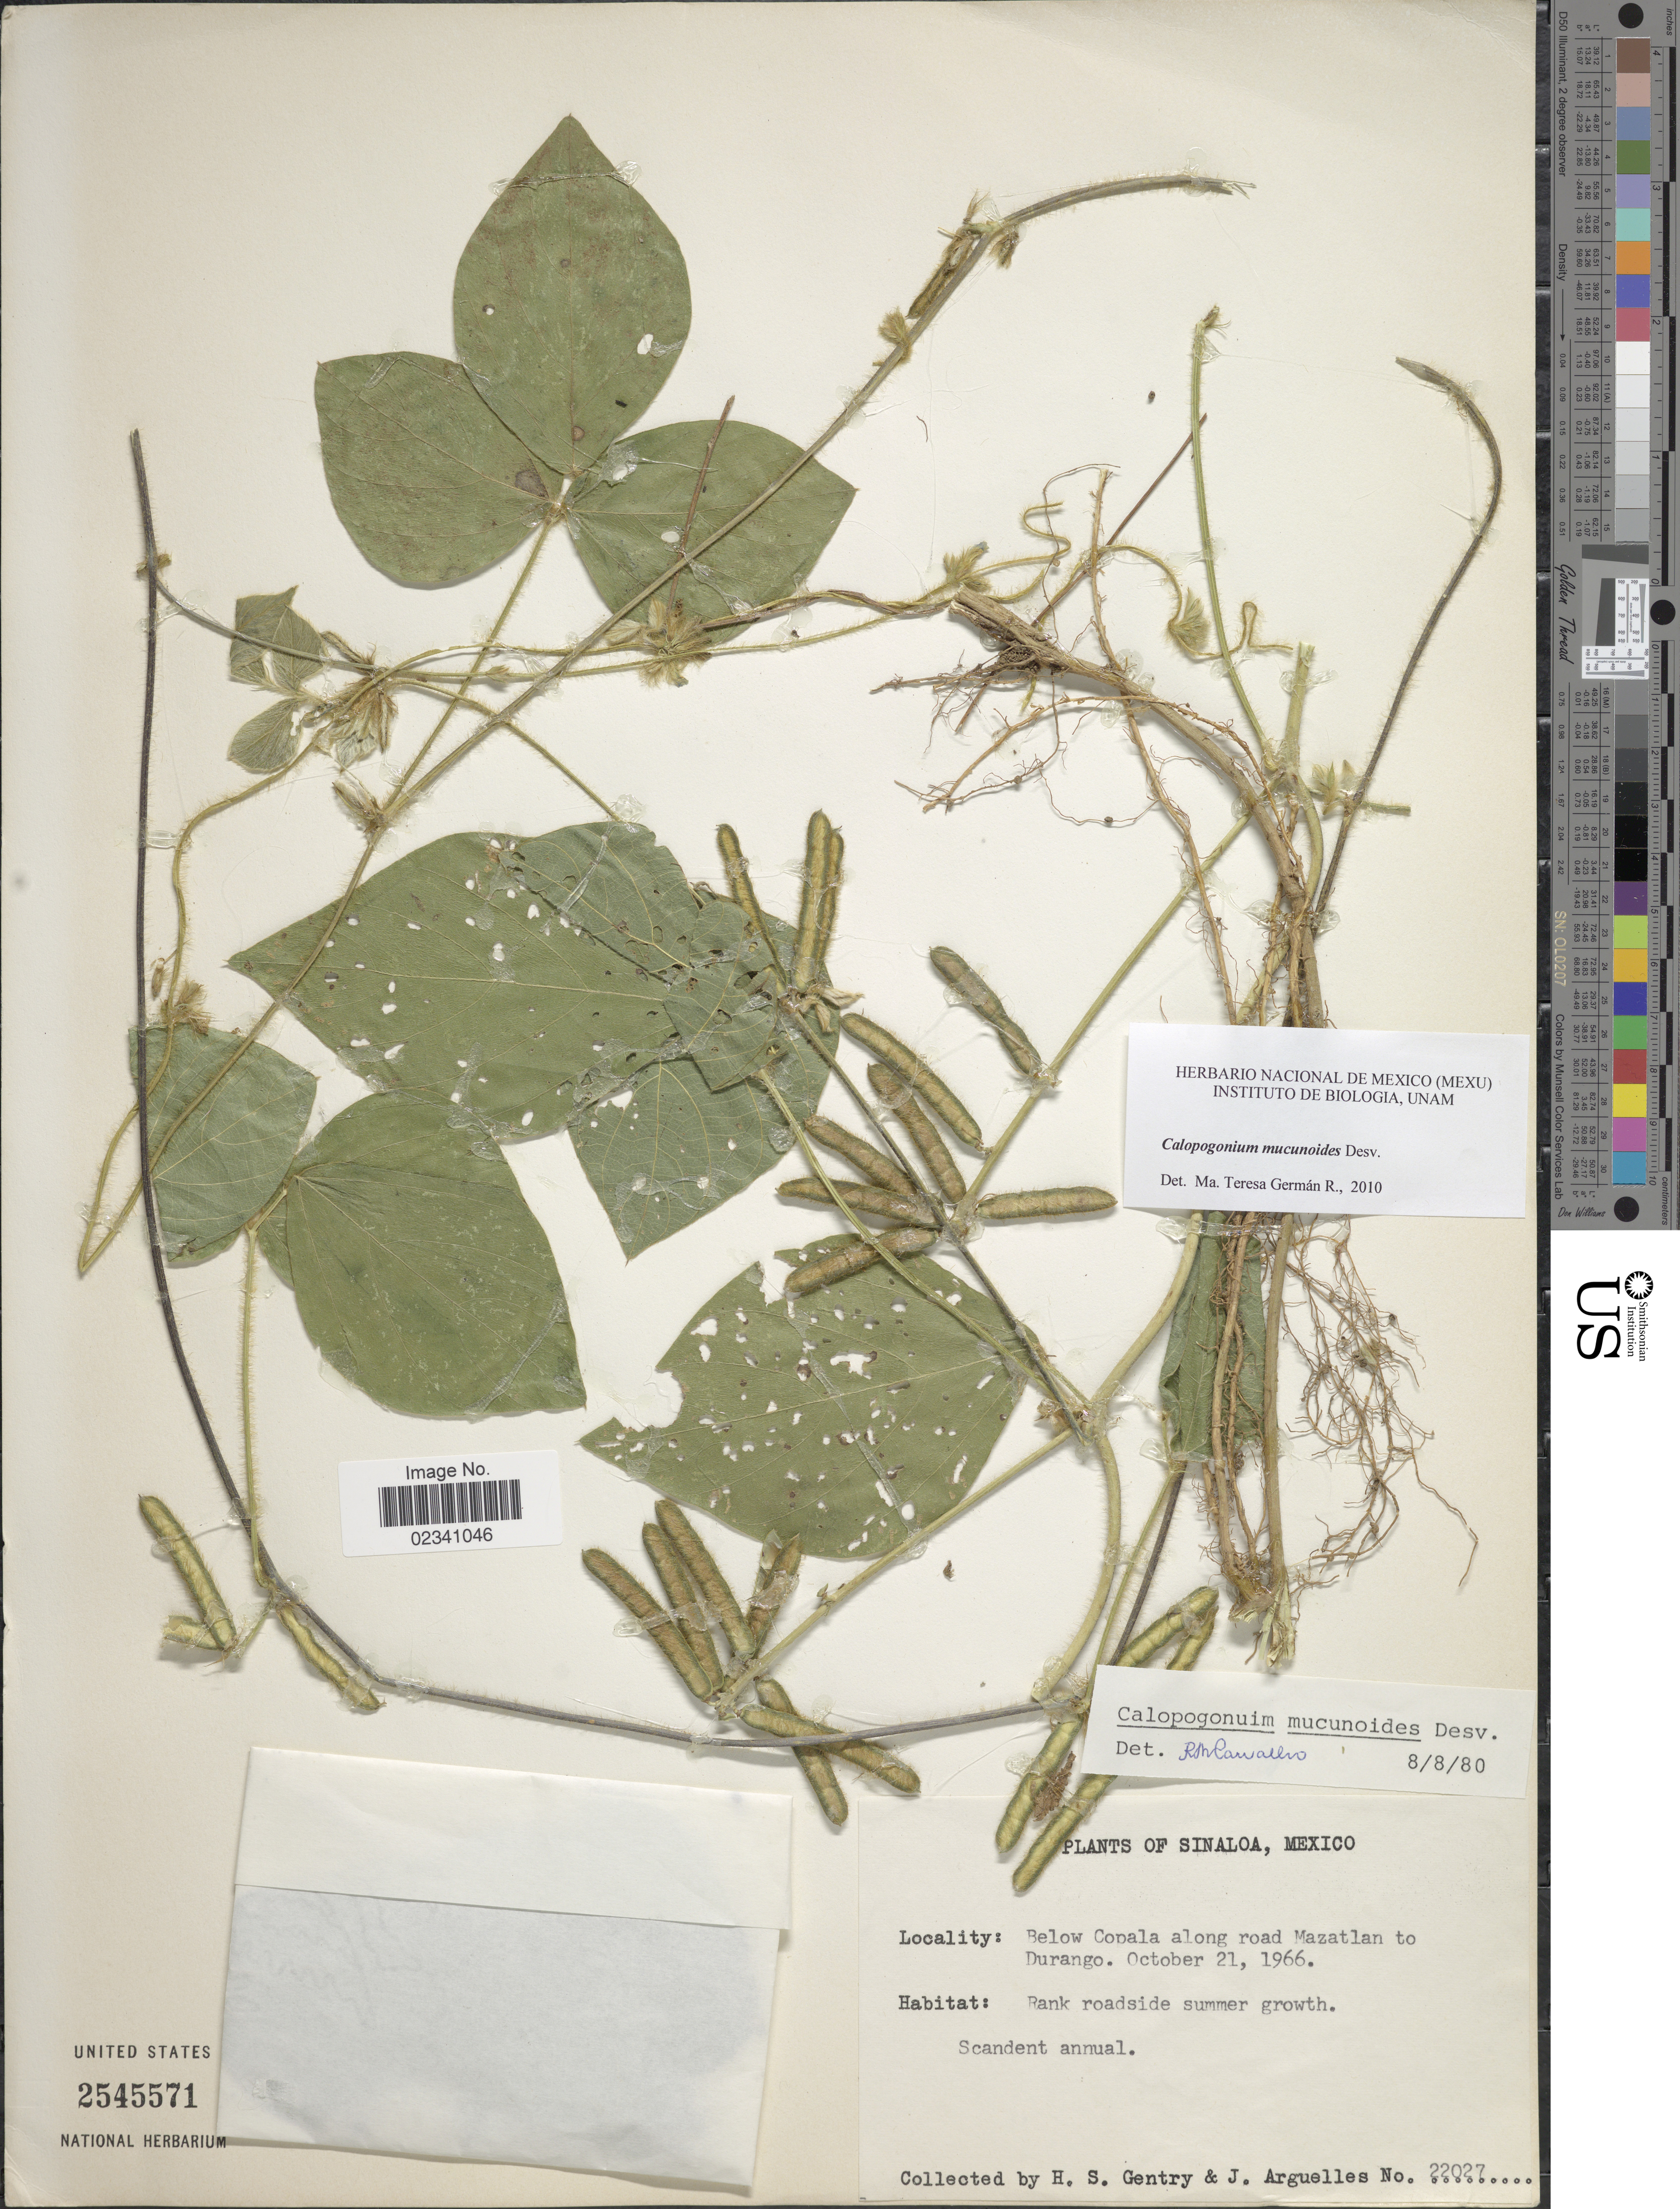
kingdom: Plantae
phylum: Tracheophyta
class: Magnoliopsida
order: Fabales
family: Fabaceae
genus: Calopogonium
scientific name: Calopogonium mucunoides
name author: Desv.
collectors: H. S. Gentry & J. Arguelles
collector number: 22027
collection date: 1966-10-21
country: Mexico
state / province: Sinaloa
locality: Sinaloa, Mexico, Below Copala along road Mazatlan to Durango.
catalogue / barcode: US 2545571